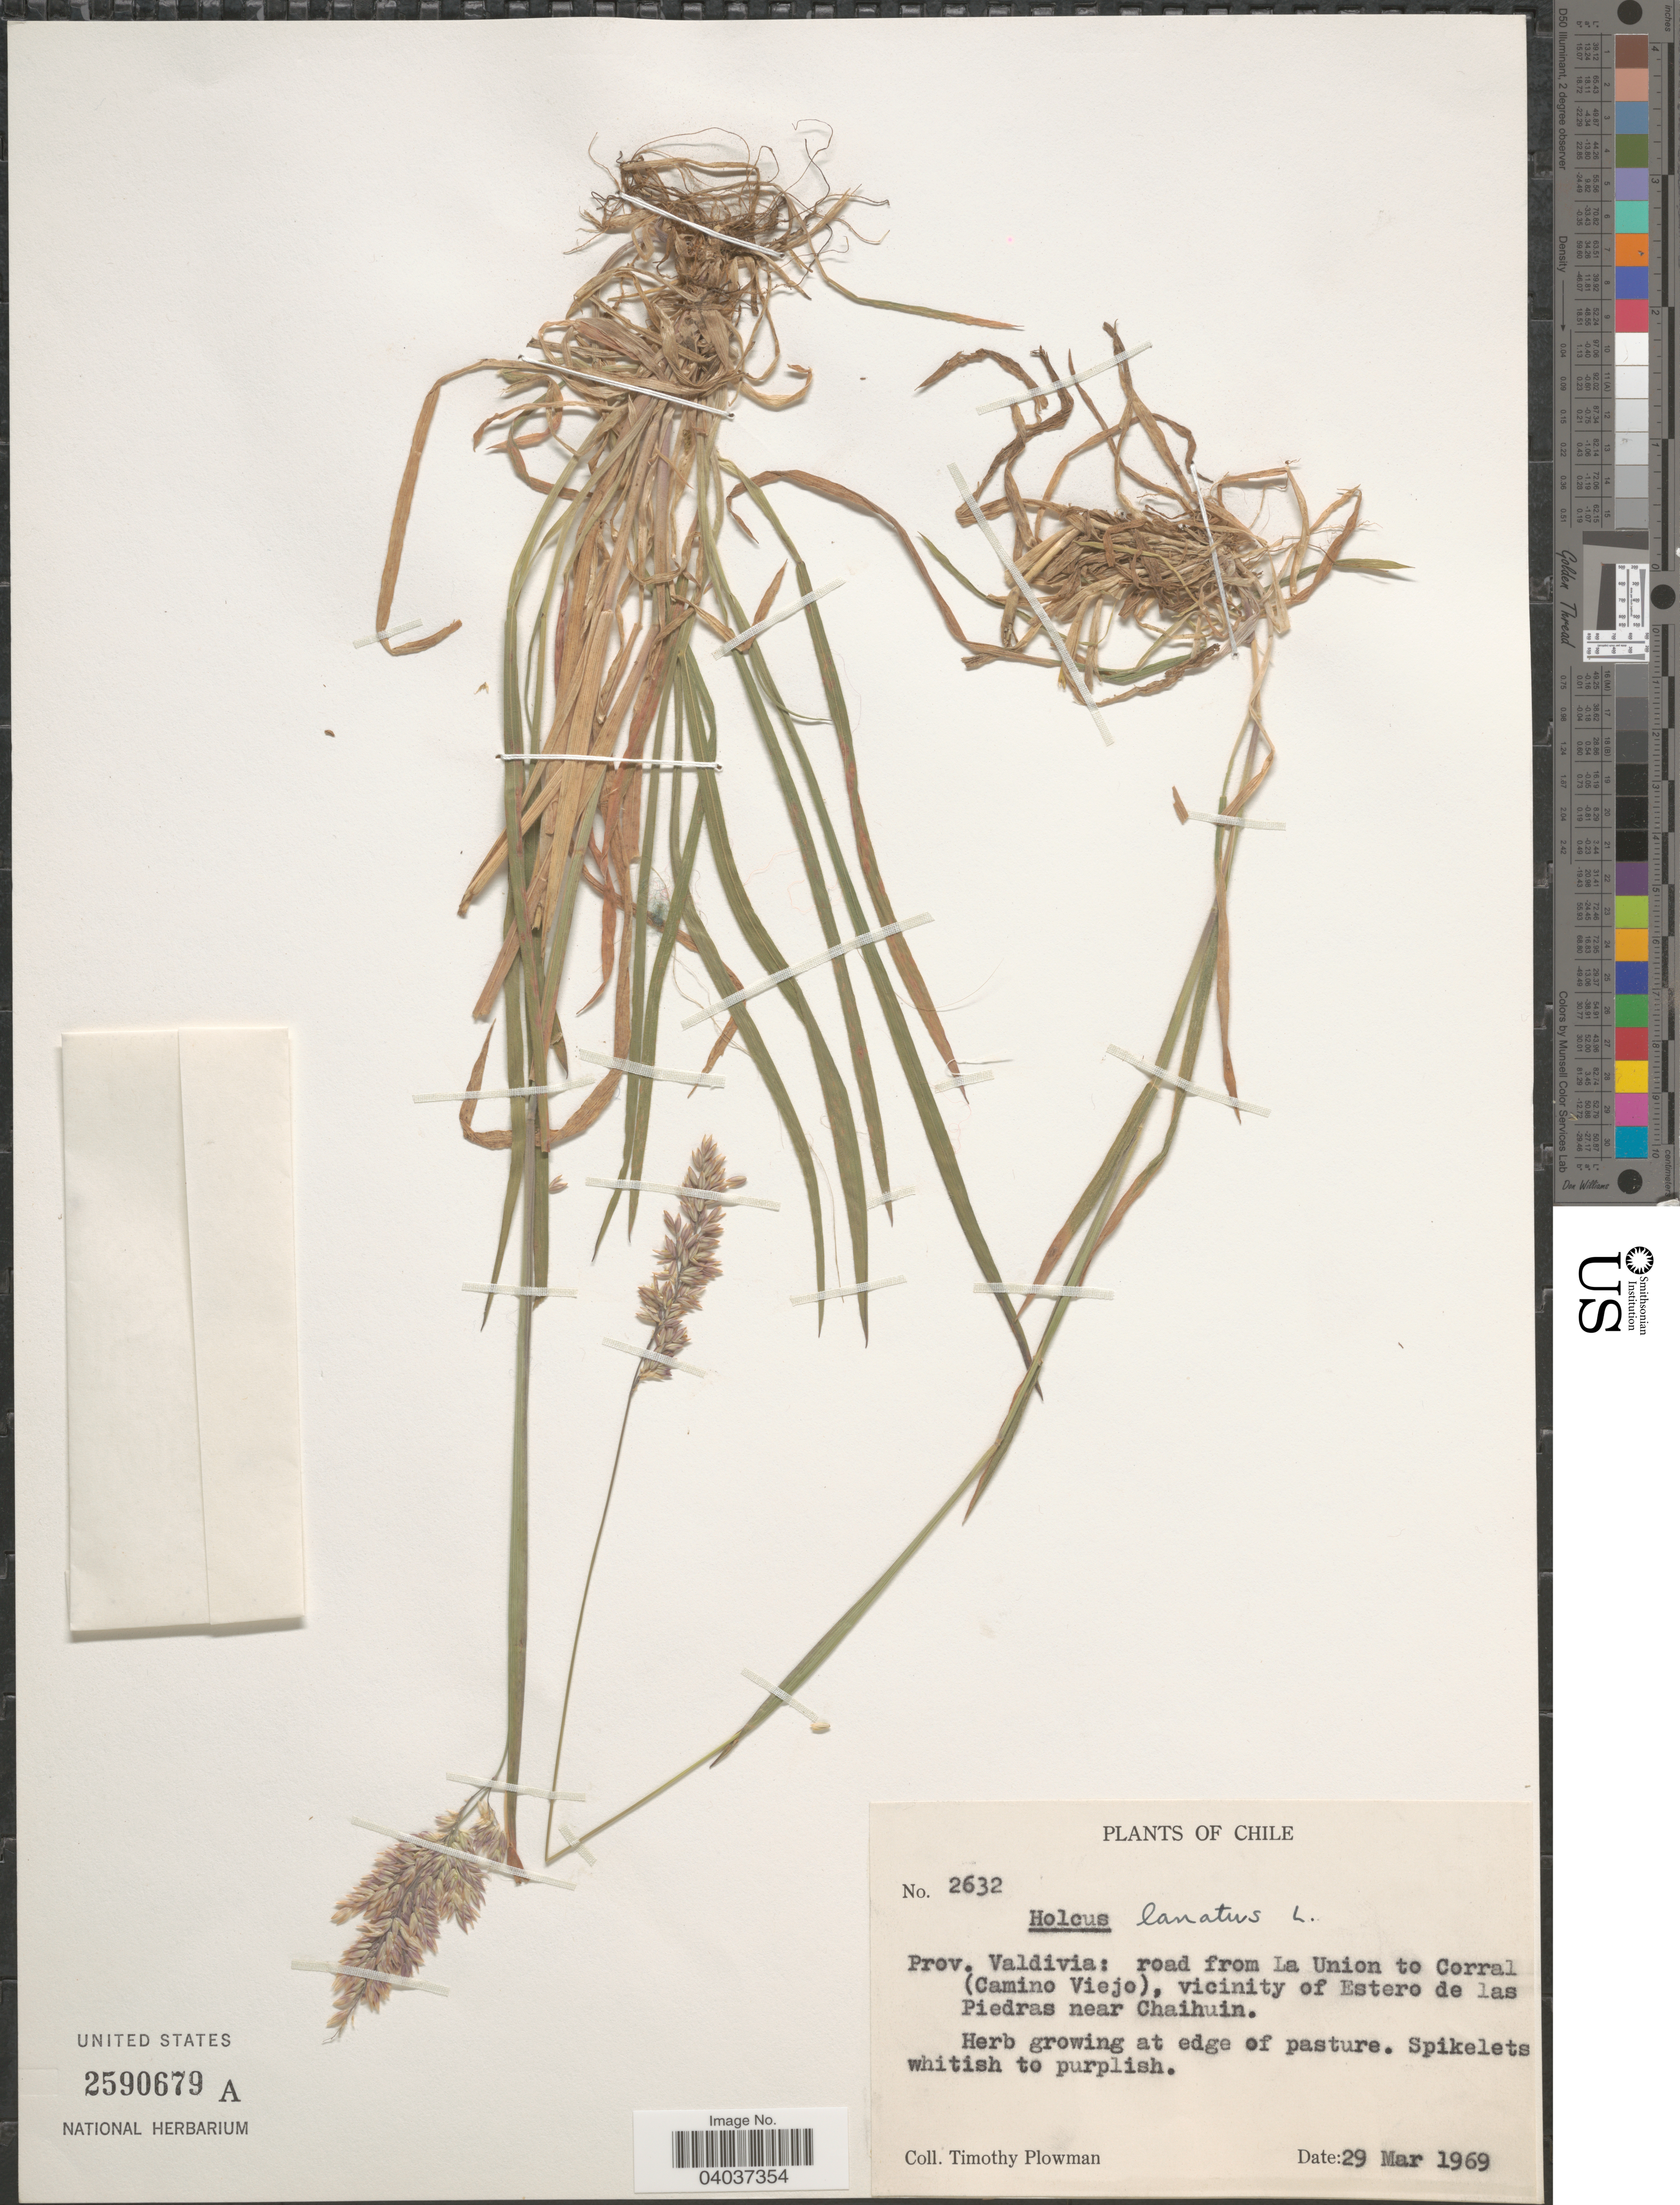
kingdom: Plantae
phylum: Tracheophyta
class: Liliopsida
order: Poales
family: Poaceae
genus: Holcus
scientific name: Holcus lanatus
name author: L.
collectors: T. Plowman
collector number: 2632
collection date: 1969-03-29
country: Chile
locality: Prov. Valdivia: road from La Union to Corral (Camino Viejo), vicinity of Estero de las Piedras near Chaihuin.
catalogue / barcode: US 2590679A